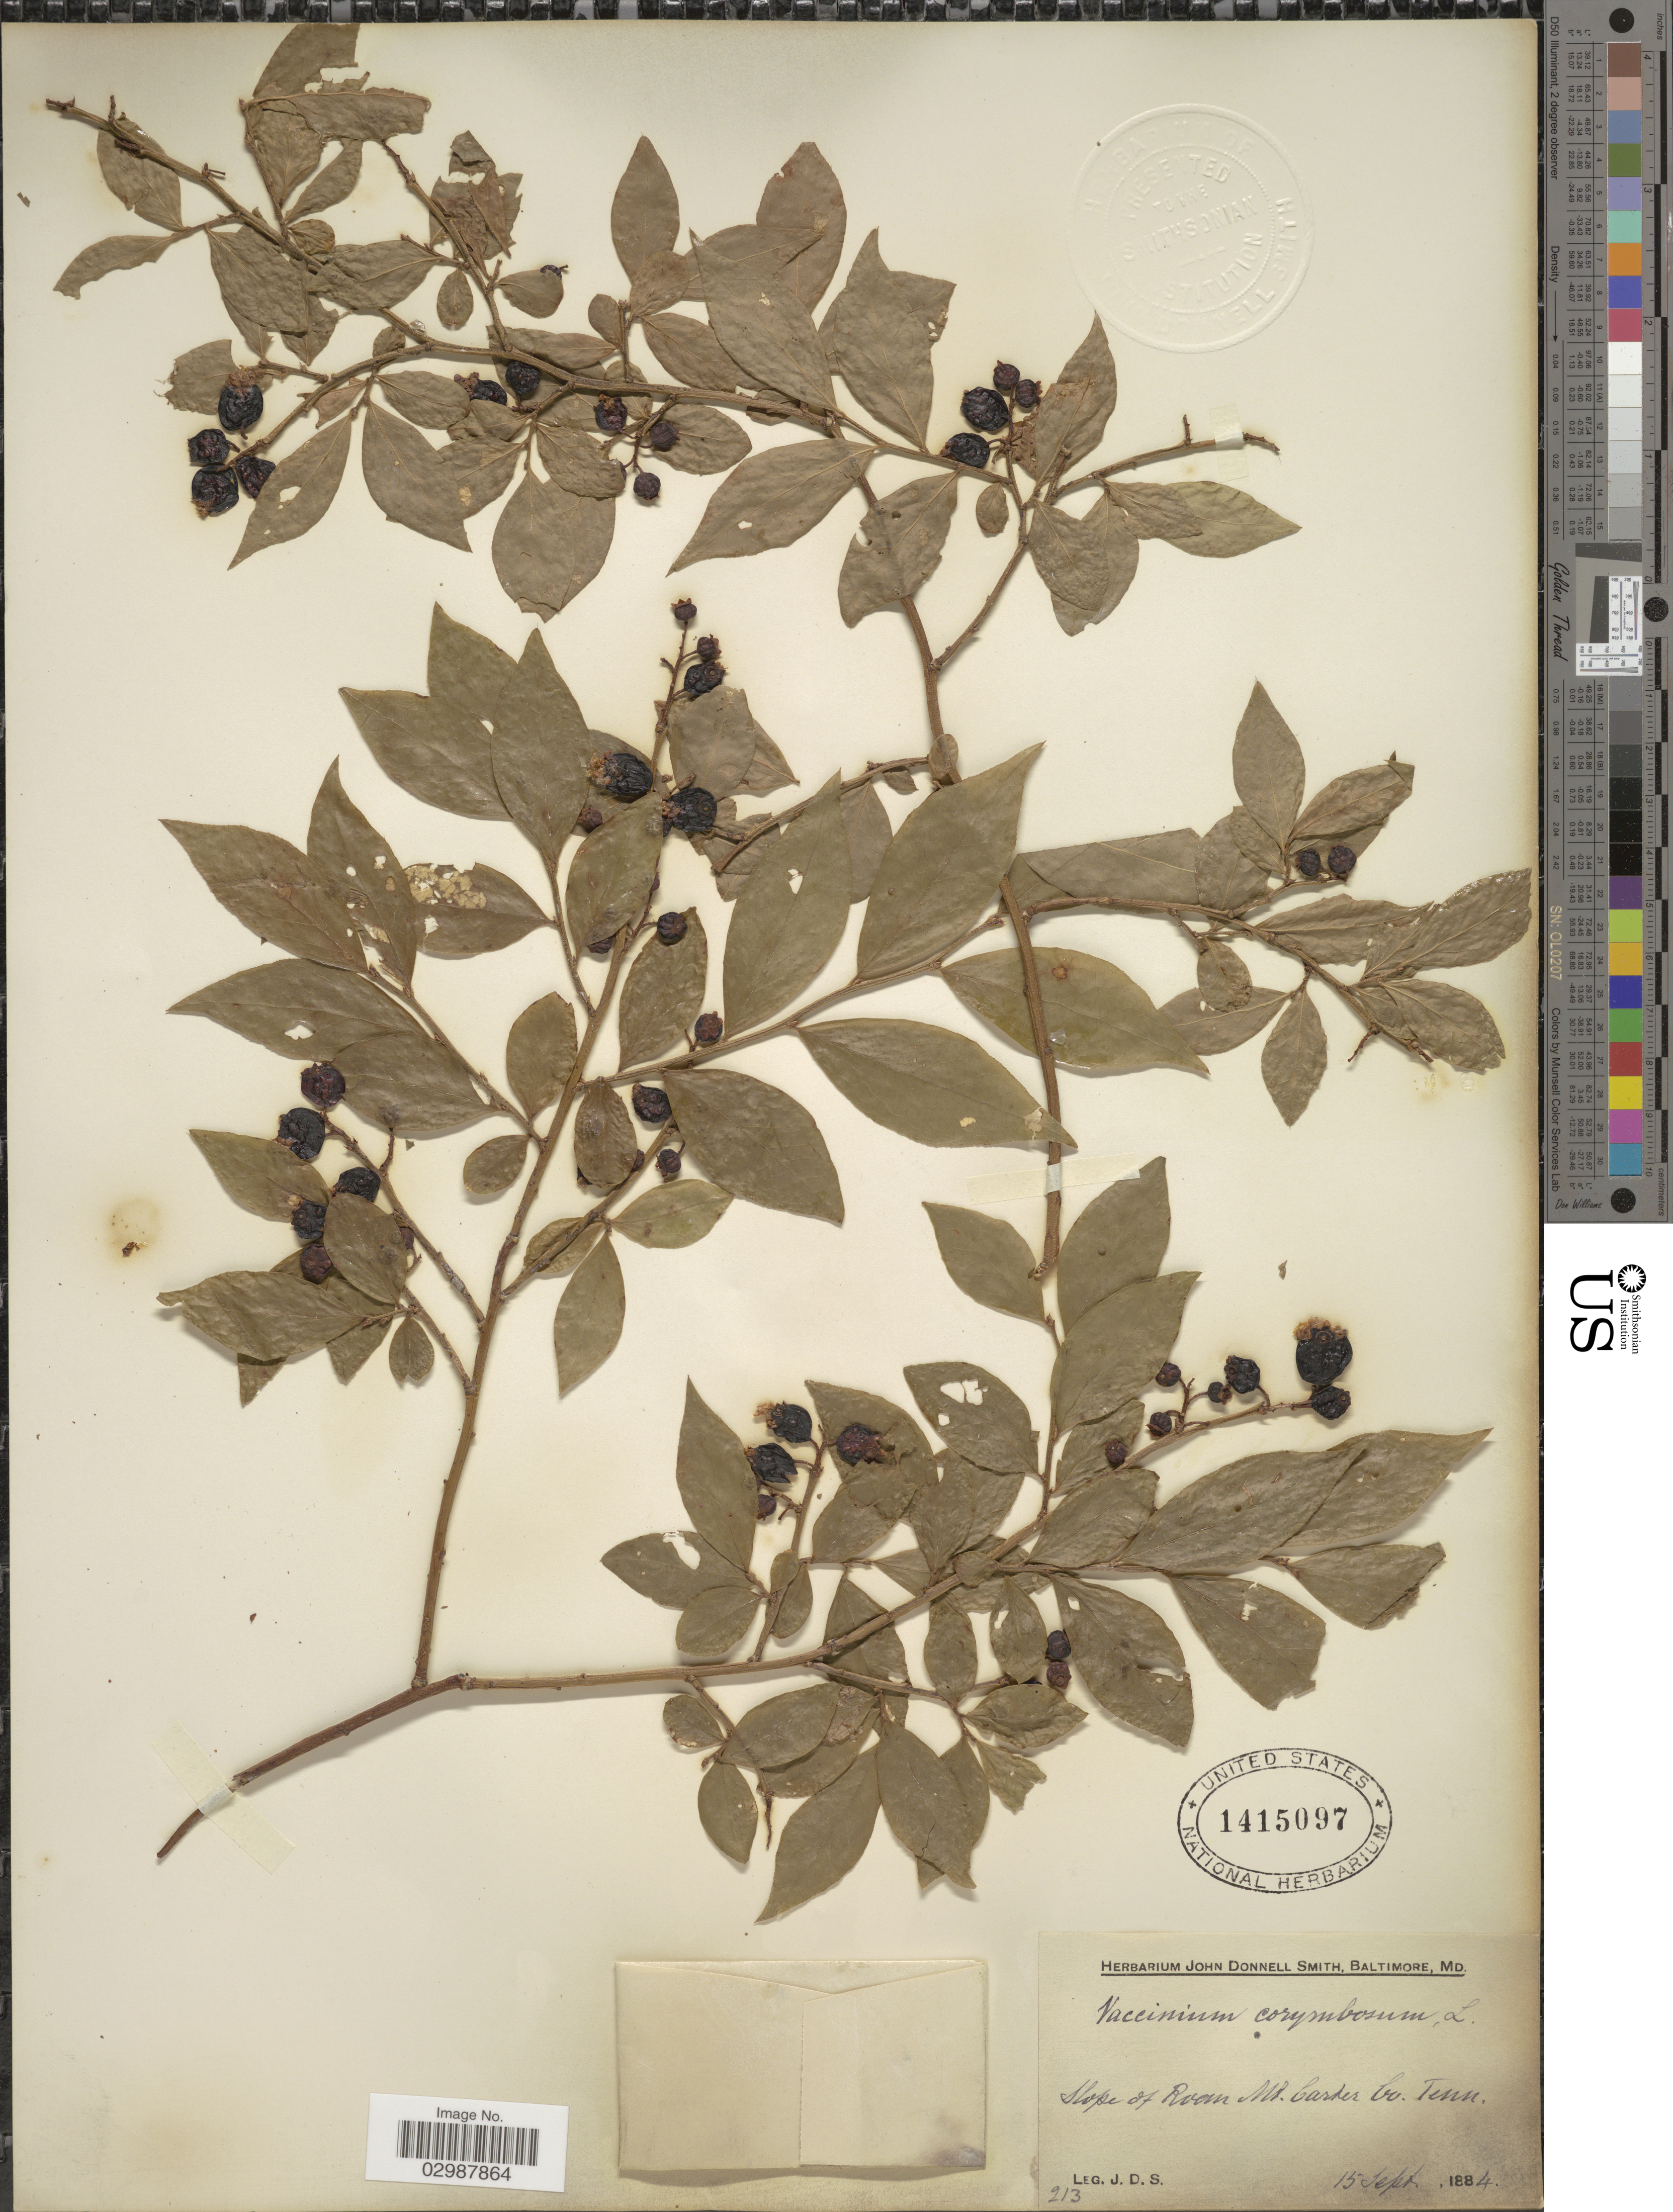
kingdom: Plantae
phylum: Tracheophyta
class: Magnoliopsida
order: Ericales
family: Ericaceae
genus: Vaccinium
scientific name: Vaccinium corymbosum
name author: L.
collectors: J. Donnell Smith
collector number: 213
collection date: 1884-09-15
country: United States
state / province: Tennessee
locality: Slope of Roan Mt Carter Co.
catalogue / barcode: US 1415097